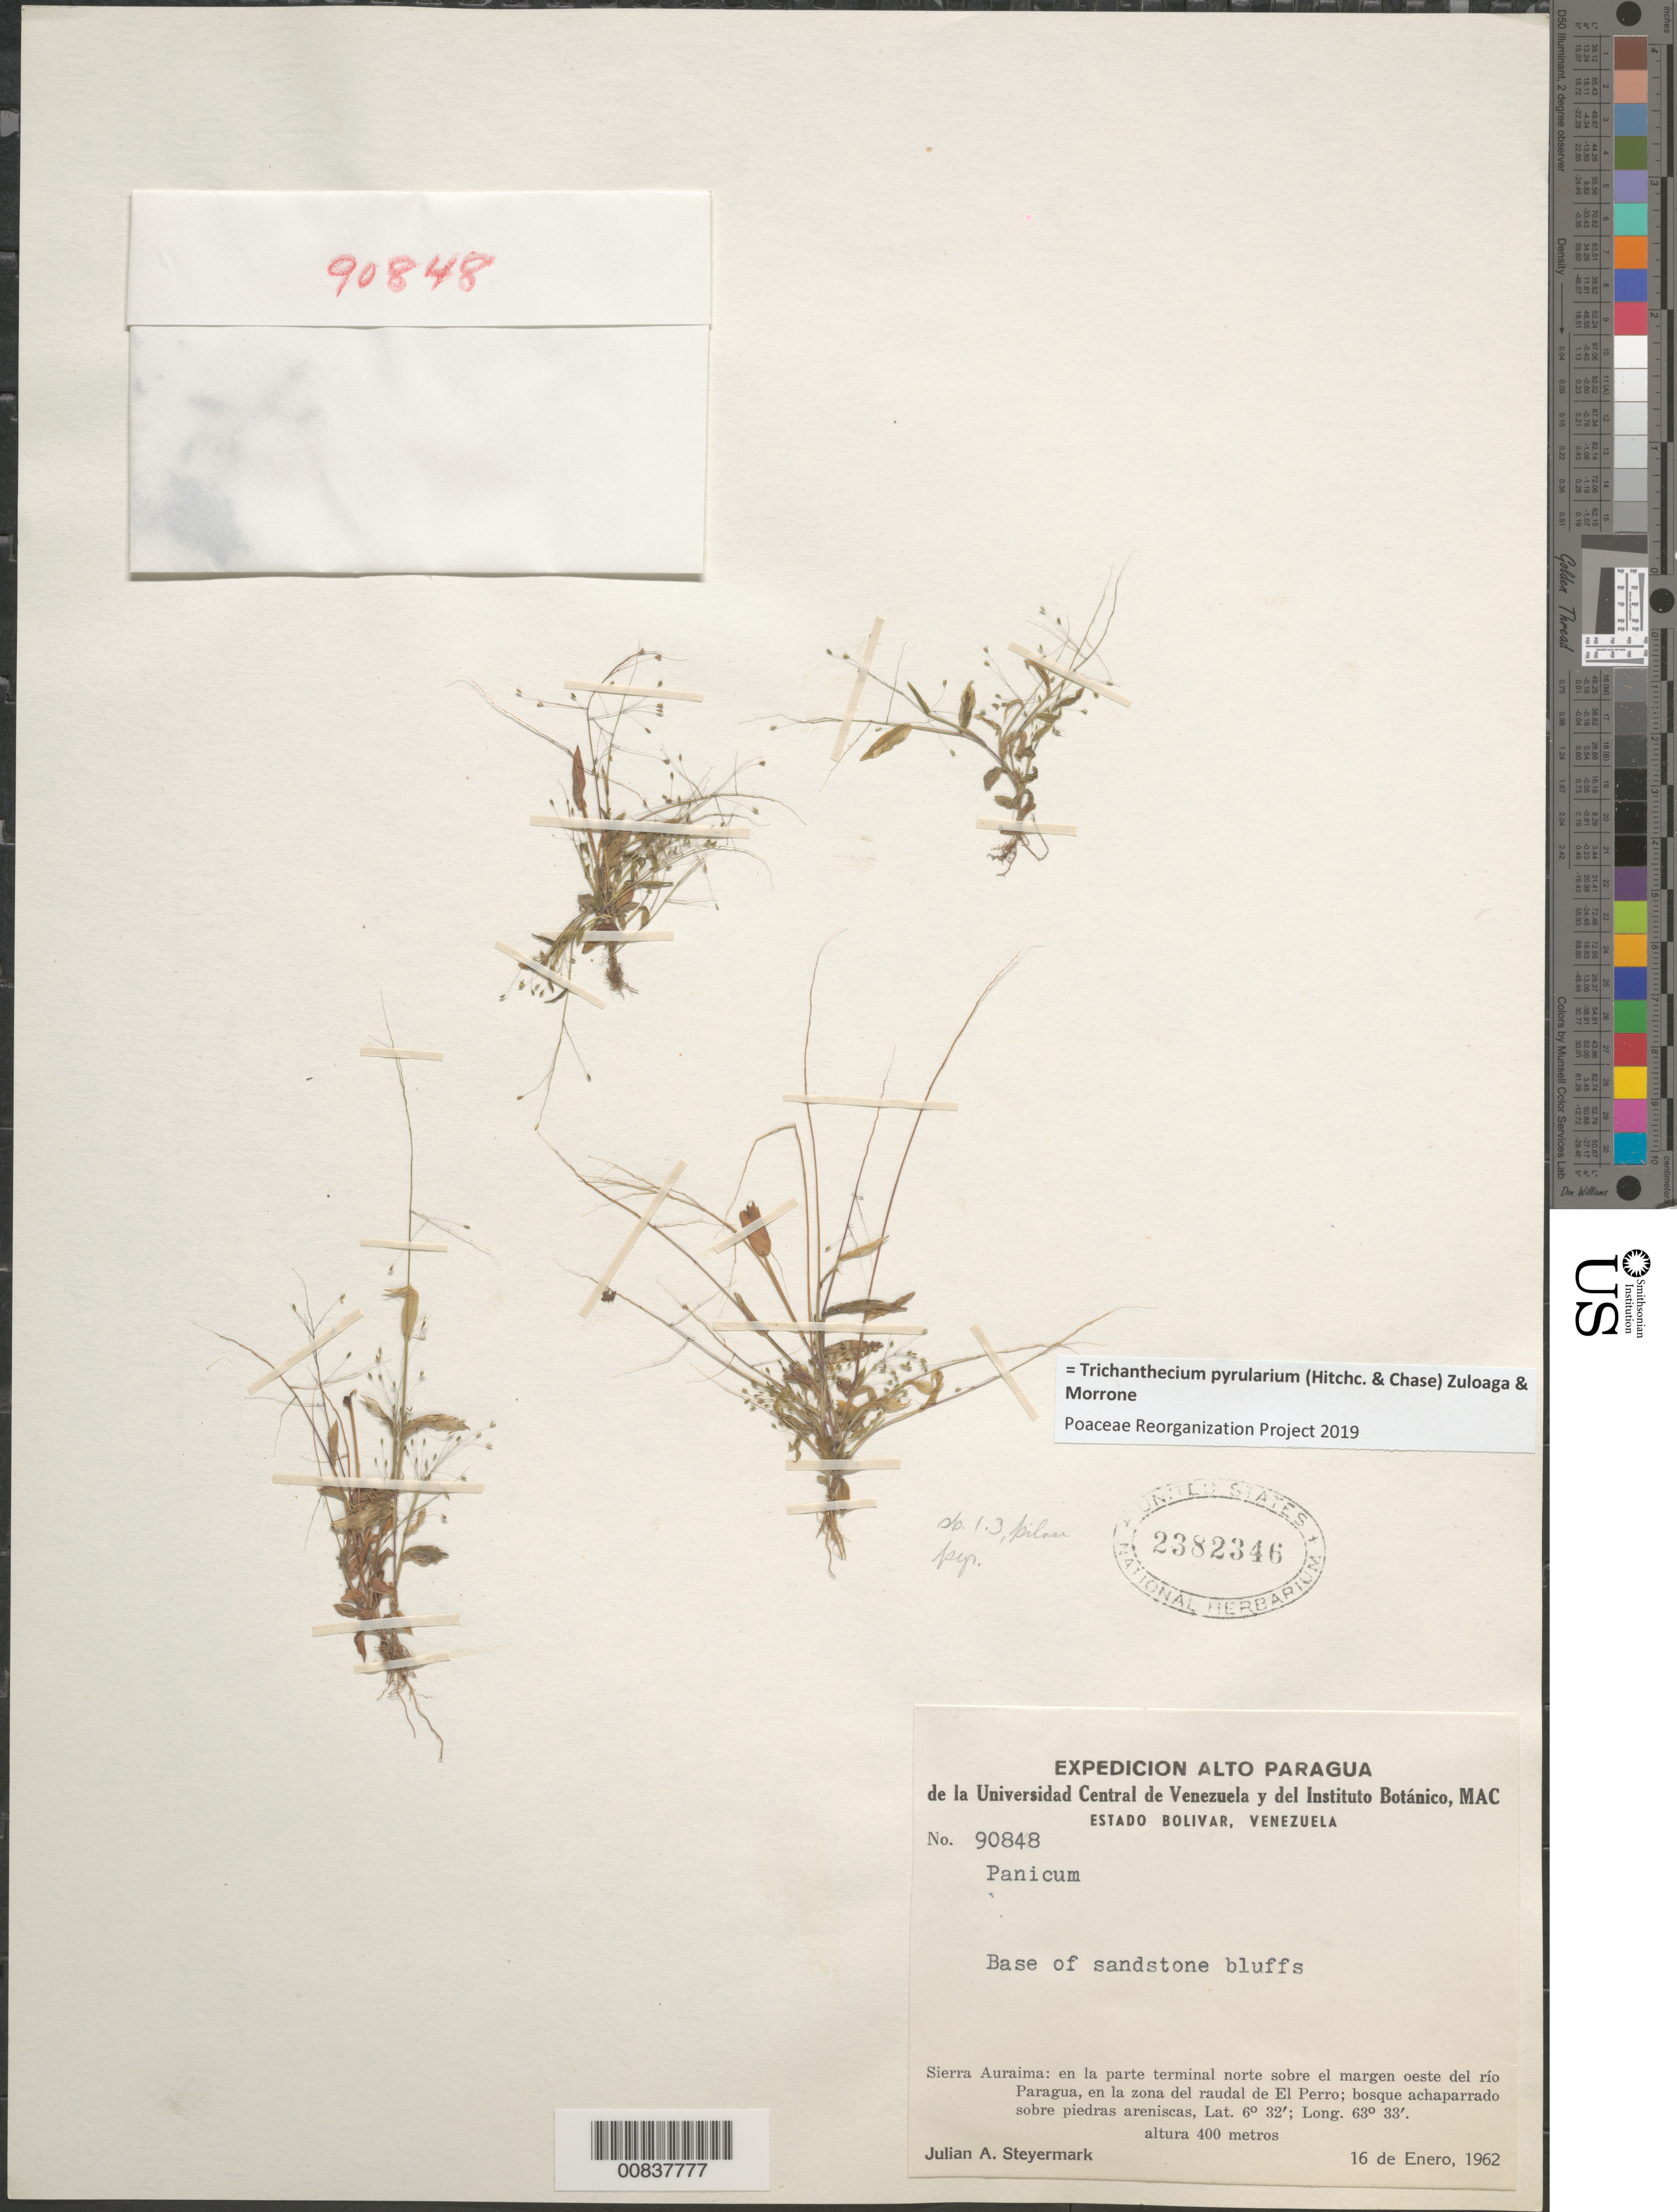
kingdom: Plantae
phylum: Tracheophyta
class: Liliopsida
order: Poales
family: Poaceae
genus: Trichanthecium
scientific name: Trichanthecium pyrularium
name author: (Hitchc. & Chase) Zuloaga & Morrone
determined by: Poaceae Reorganization Project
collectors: J. Steyermark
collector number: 90848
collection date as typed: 16-Jan-62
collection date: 1962-01-16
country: Venezuela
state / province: Bolívar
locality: Sierra Auraima, parte terminal norte sobre el margen W of Río Paragua, en la zona del raudal de El Perro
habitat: Base of sandstone bluffs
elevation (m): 400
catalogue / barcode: US 2382346